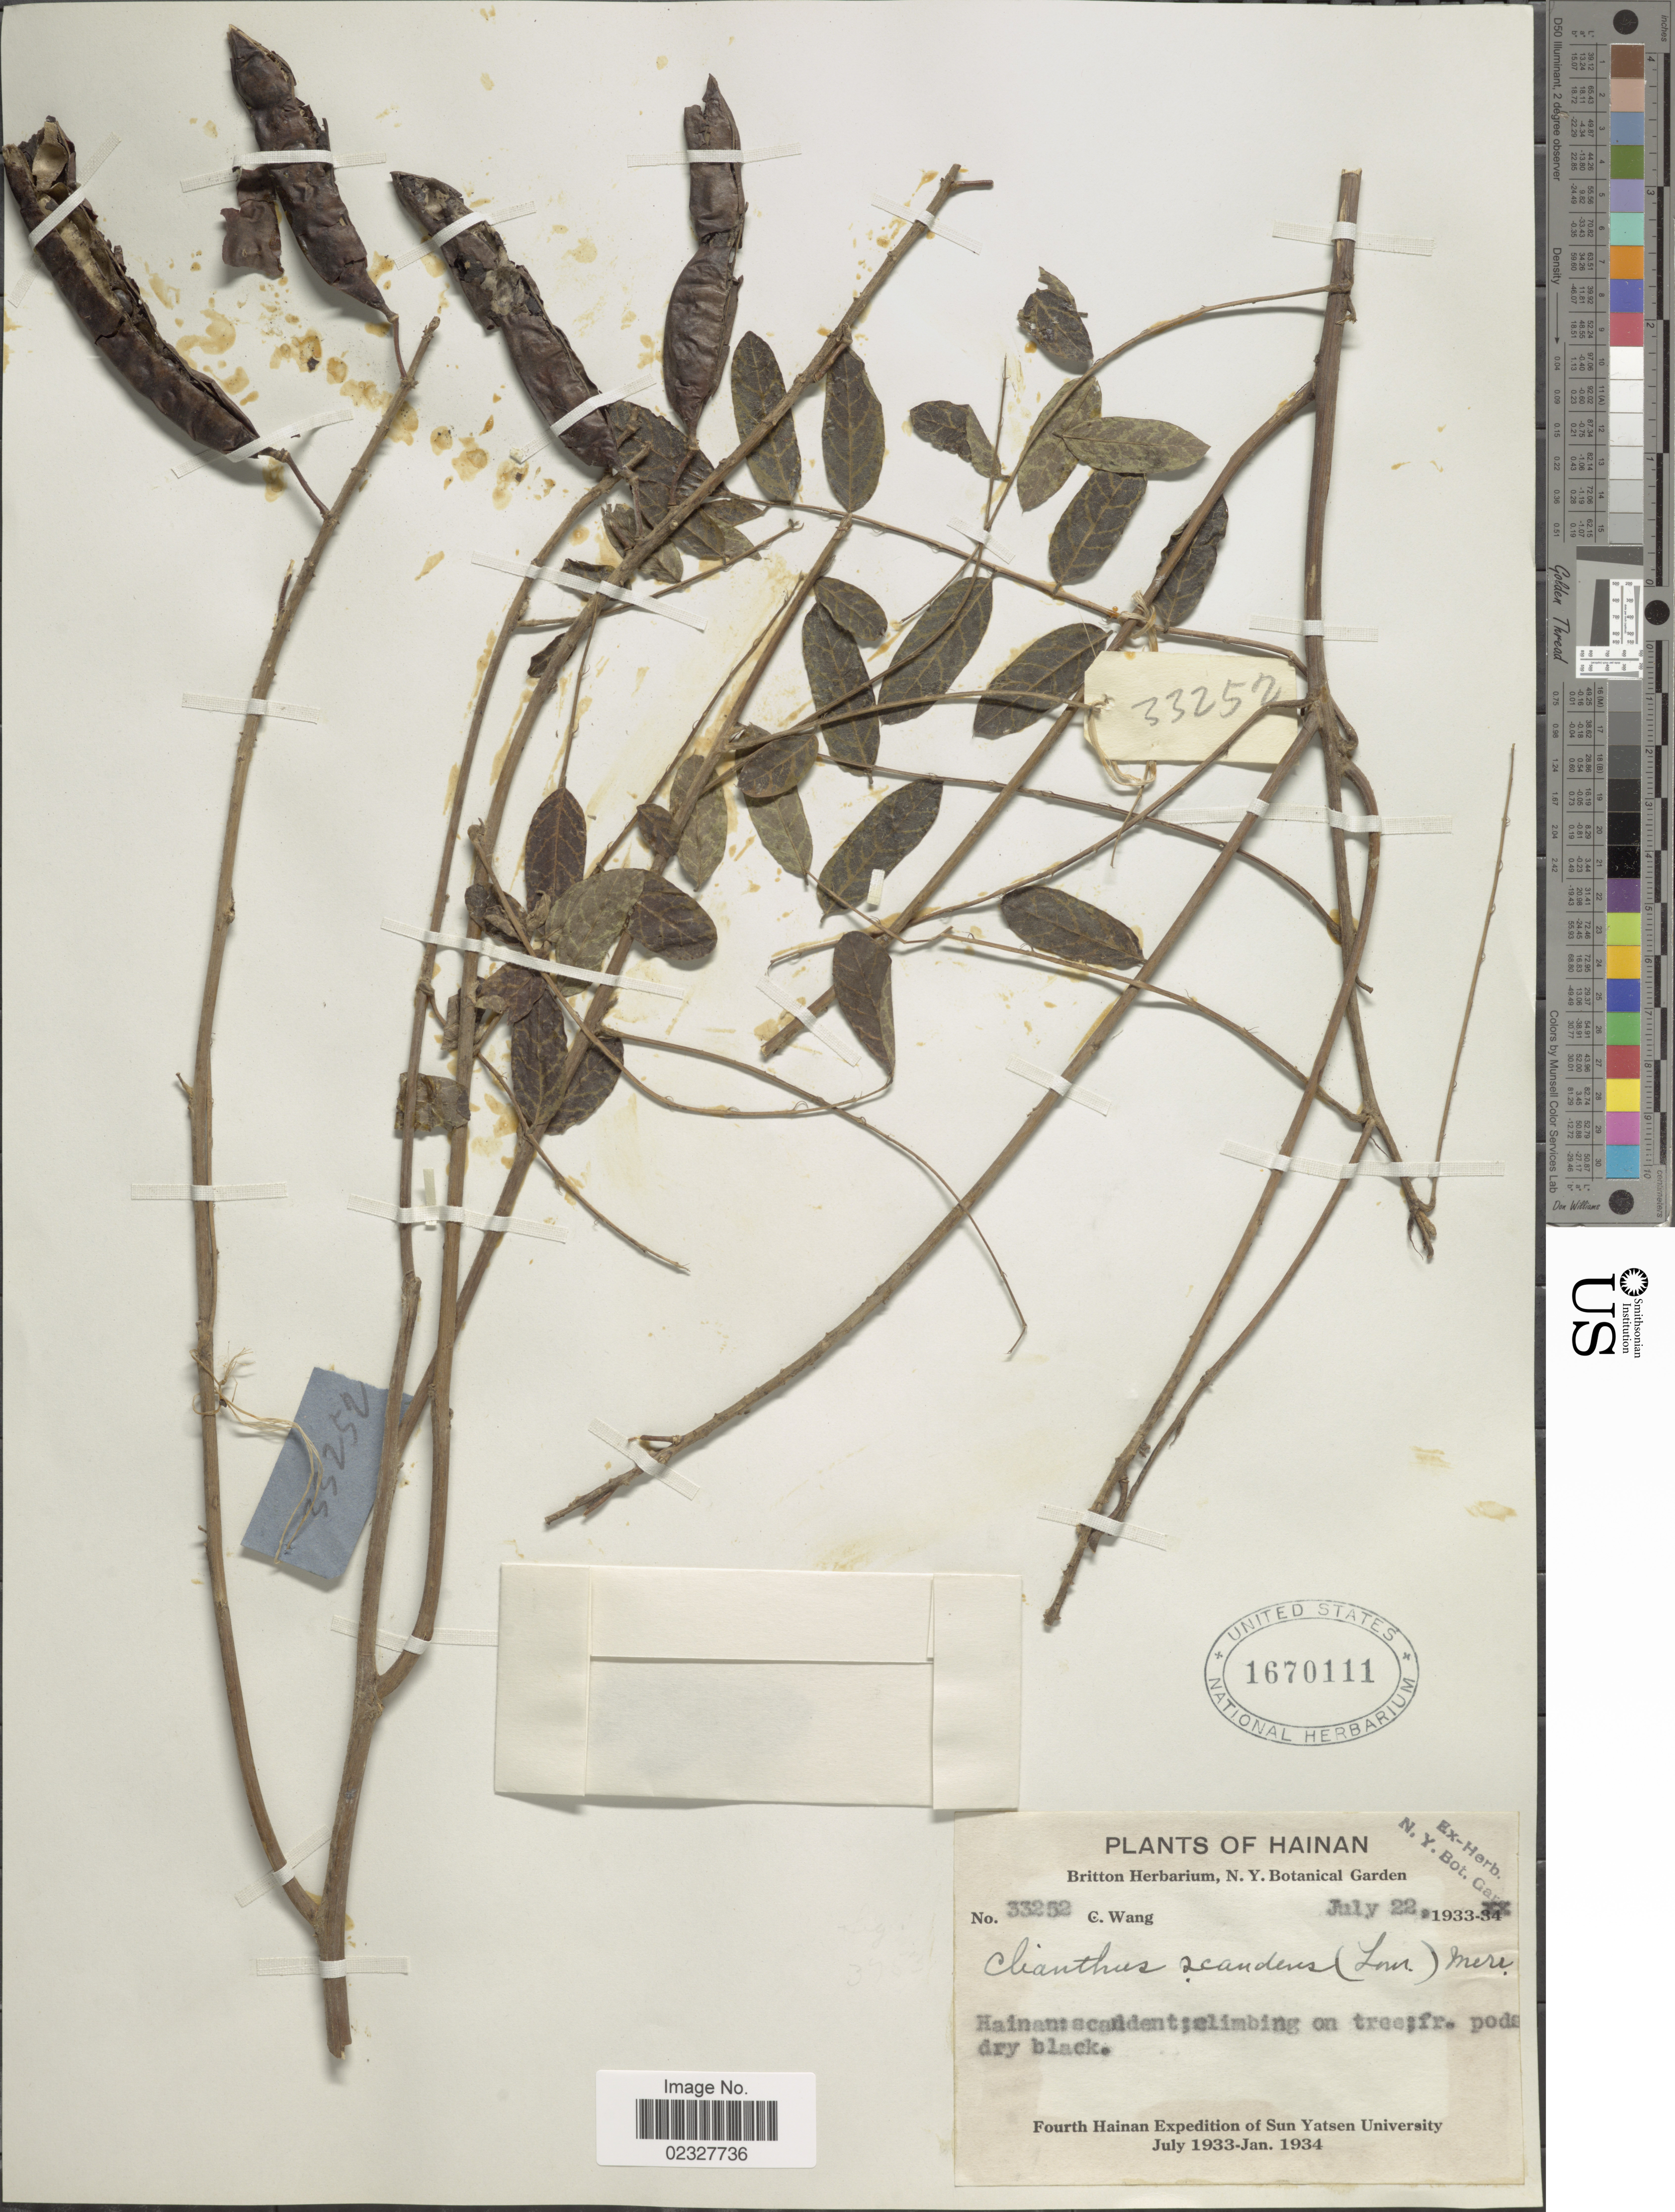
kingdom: Plantae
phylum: Tracheophyta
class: Magnoliopsida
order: Fabales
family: Fabaceae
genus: Clianthus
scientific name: Clianthus scandens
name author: (Lour.) Merr.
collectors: C. Wang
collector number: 33252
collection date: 1933-07-22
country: China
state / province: Hainan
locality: Hainan, Hainan scandent [interpreted].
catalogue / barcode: US 1670111